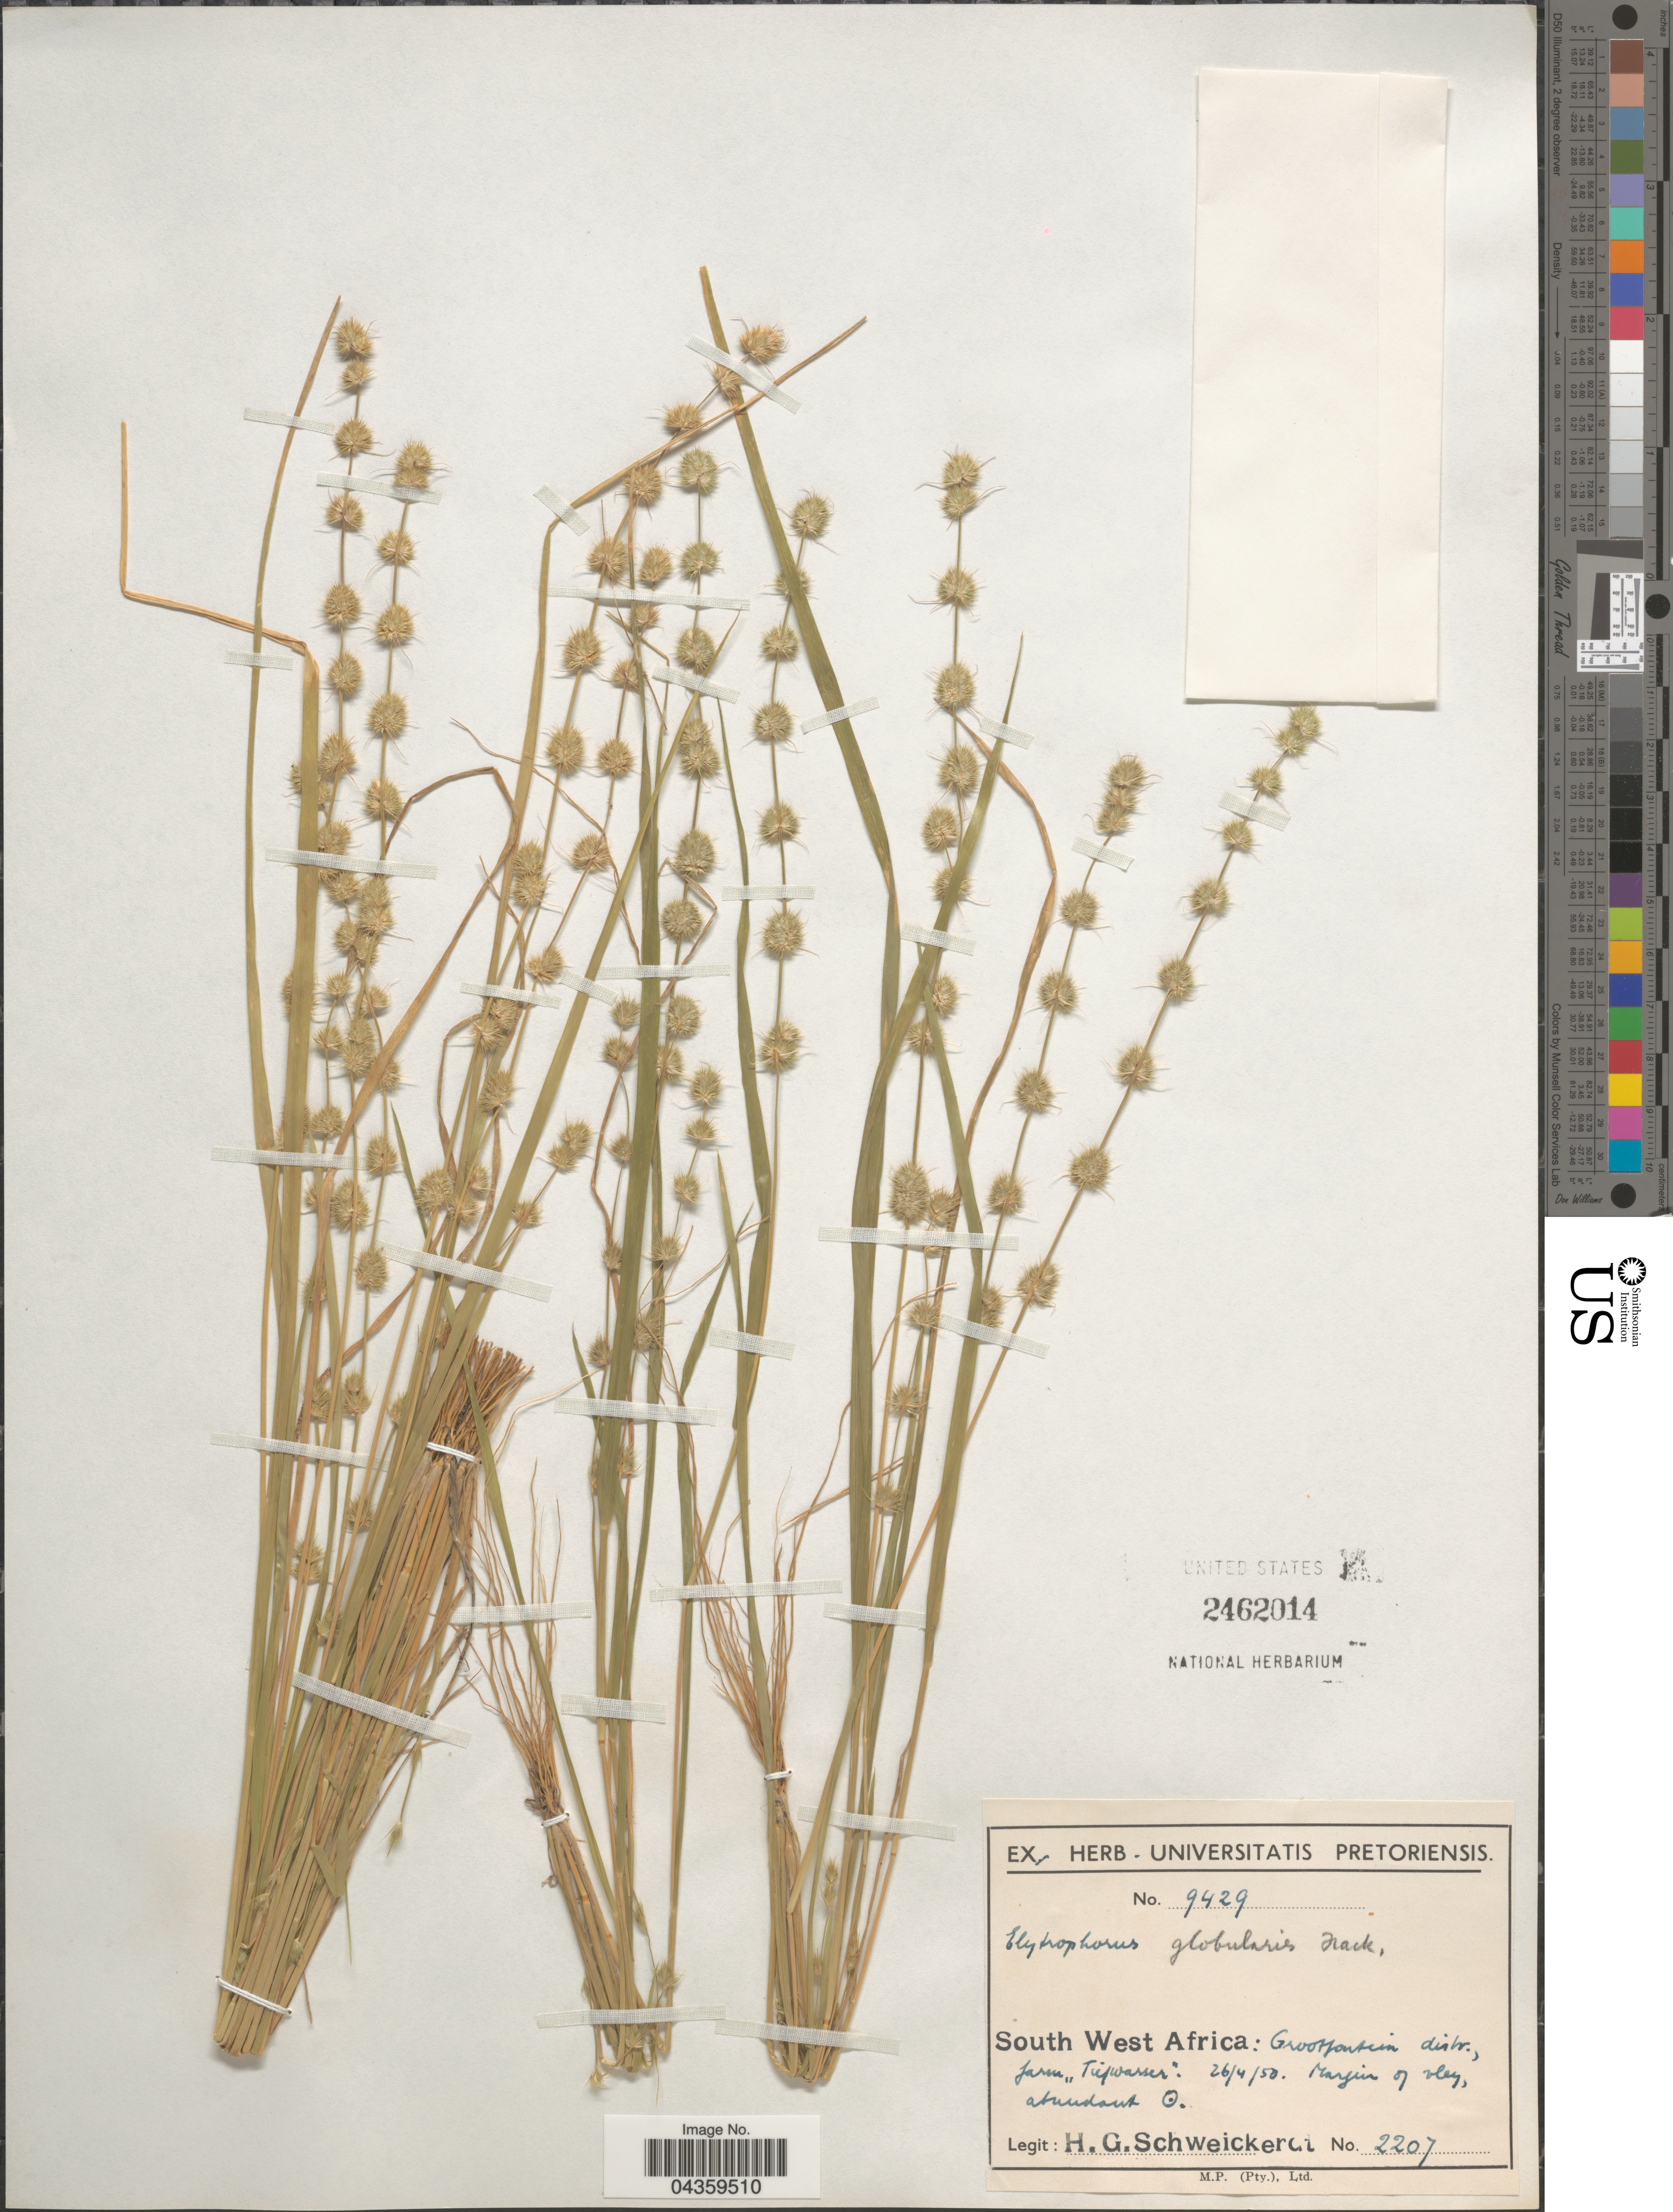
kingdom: Plantae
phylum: Tracheophyta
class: Liliopsida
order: Poales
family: Poaceae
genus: Elytrophorus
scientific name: Elytrophorus globularis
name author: Hack.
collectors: H. Schweickerdt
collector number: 2207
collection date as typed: Transcribed d/m/y: 26/4/50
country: Namibia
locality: South West Africa: Grootfontein distr., farm "Tiefwasser".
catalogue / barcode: US 2462014